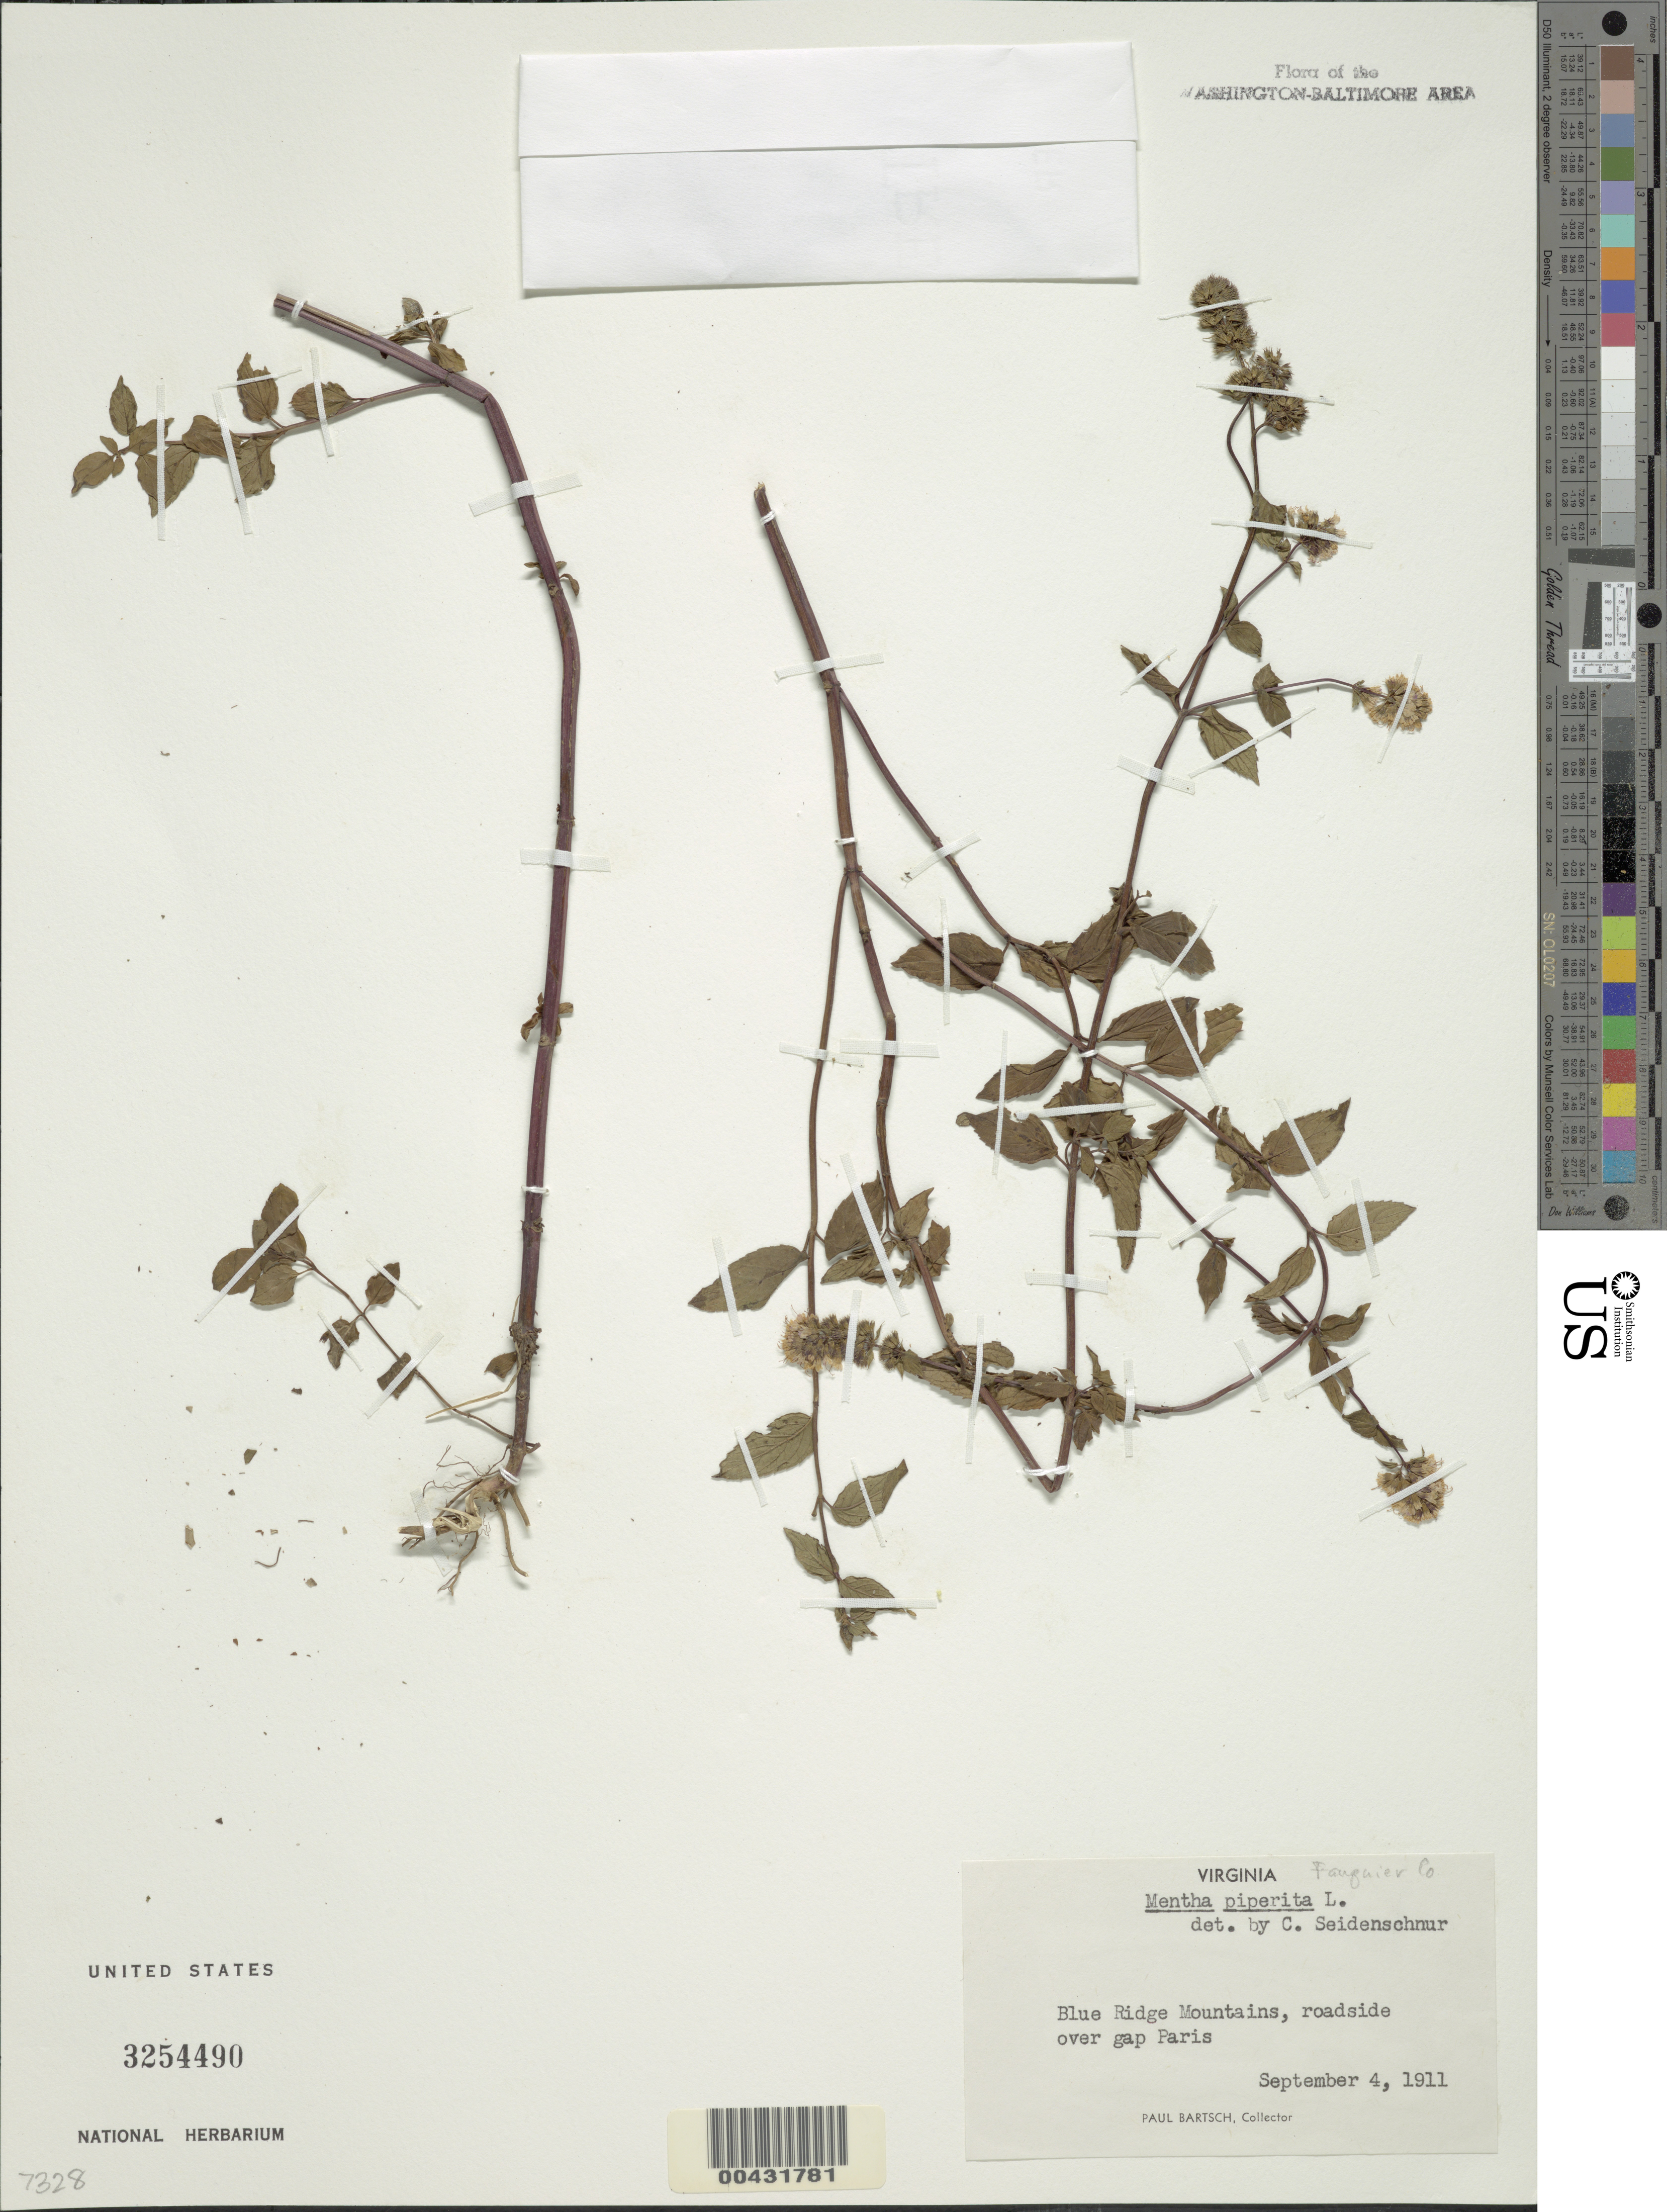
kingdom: Plantae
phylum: Tracheophyta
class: Magnoliopsida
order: Lamiales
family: Lamiaceae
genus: Mentha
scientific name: Mentha x piperita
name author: L.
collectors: P. Bartsch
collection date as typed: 04 Sep 1911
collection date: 1911-09-04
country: United States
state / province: Virginia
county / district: Fauquier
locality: Blue Ridge Mountains, Gap at Paris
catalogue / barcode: US 3254490